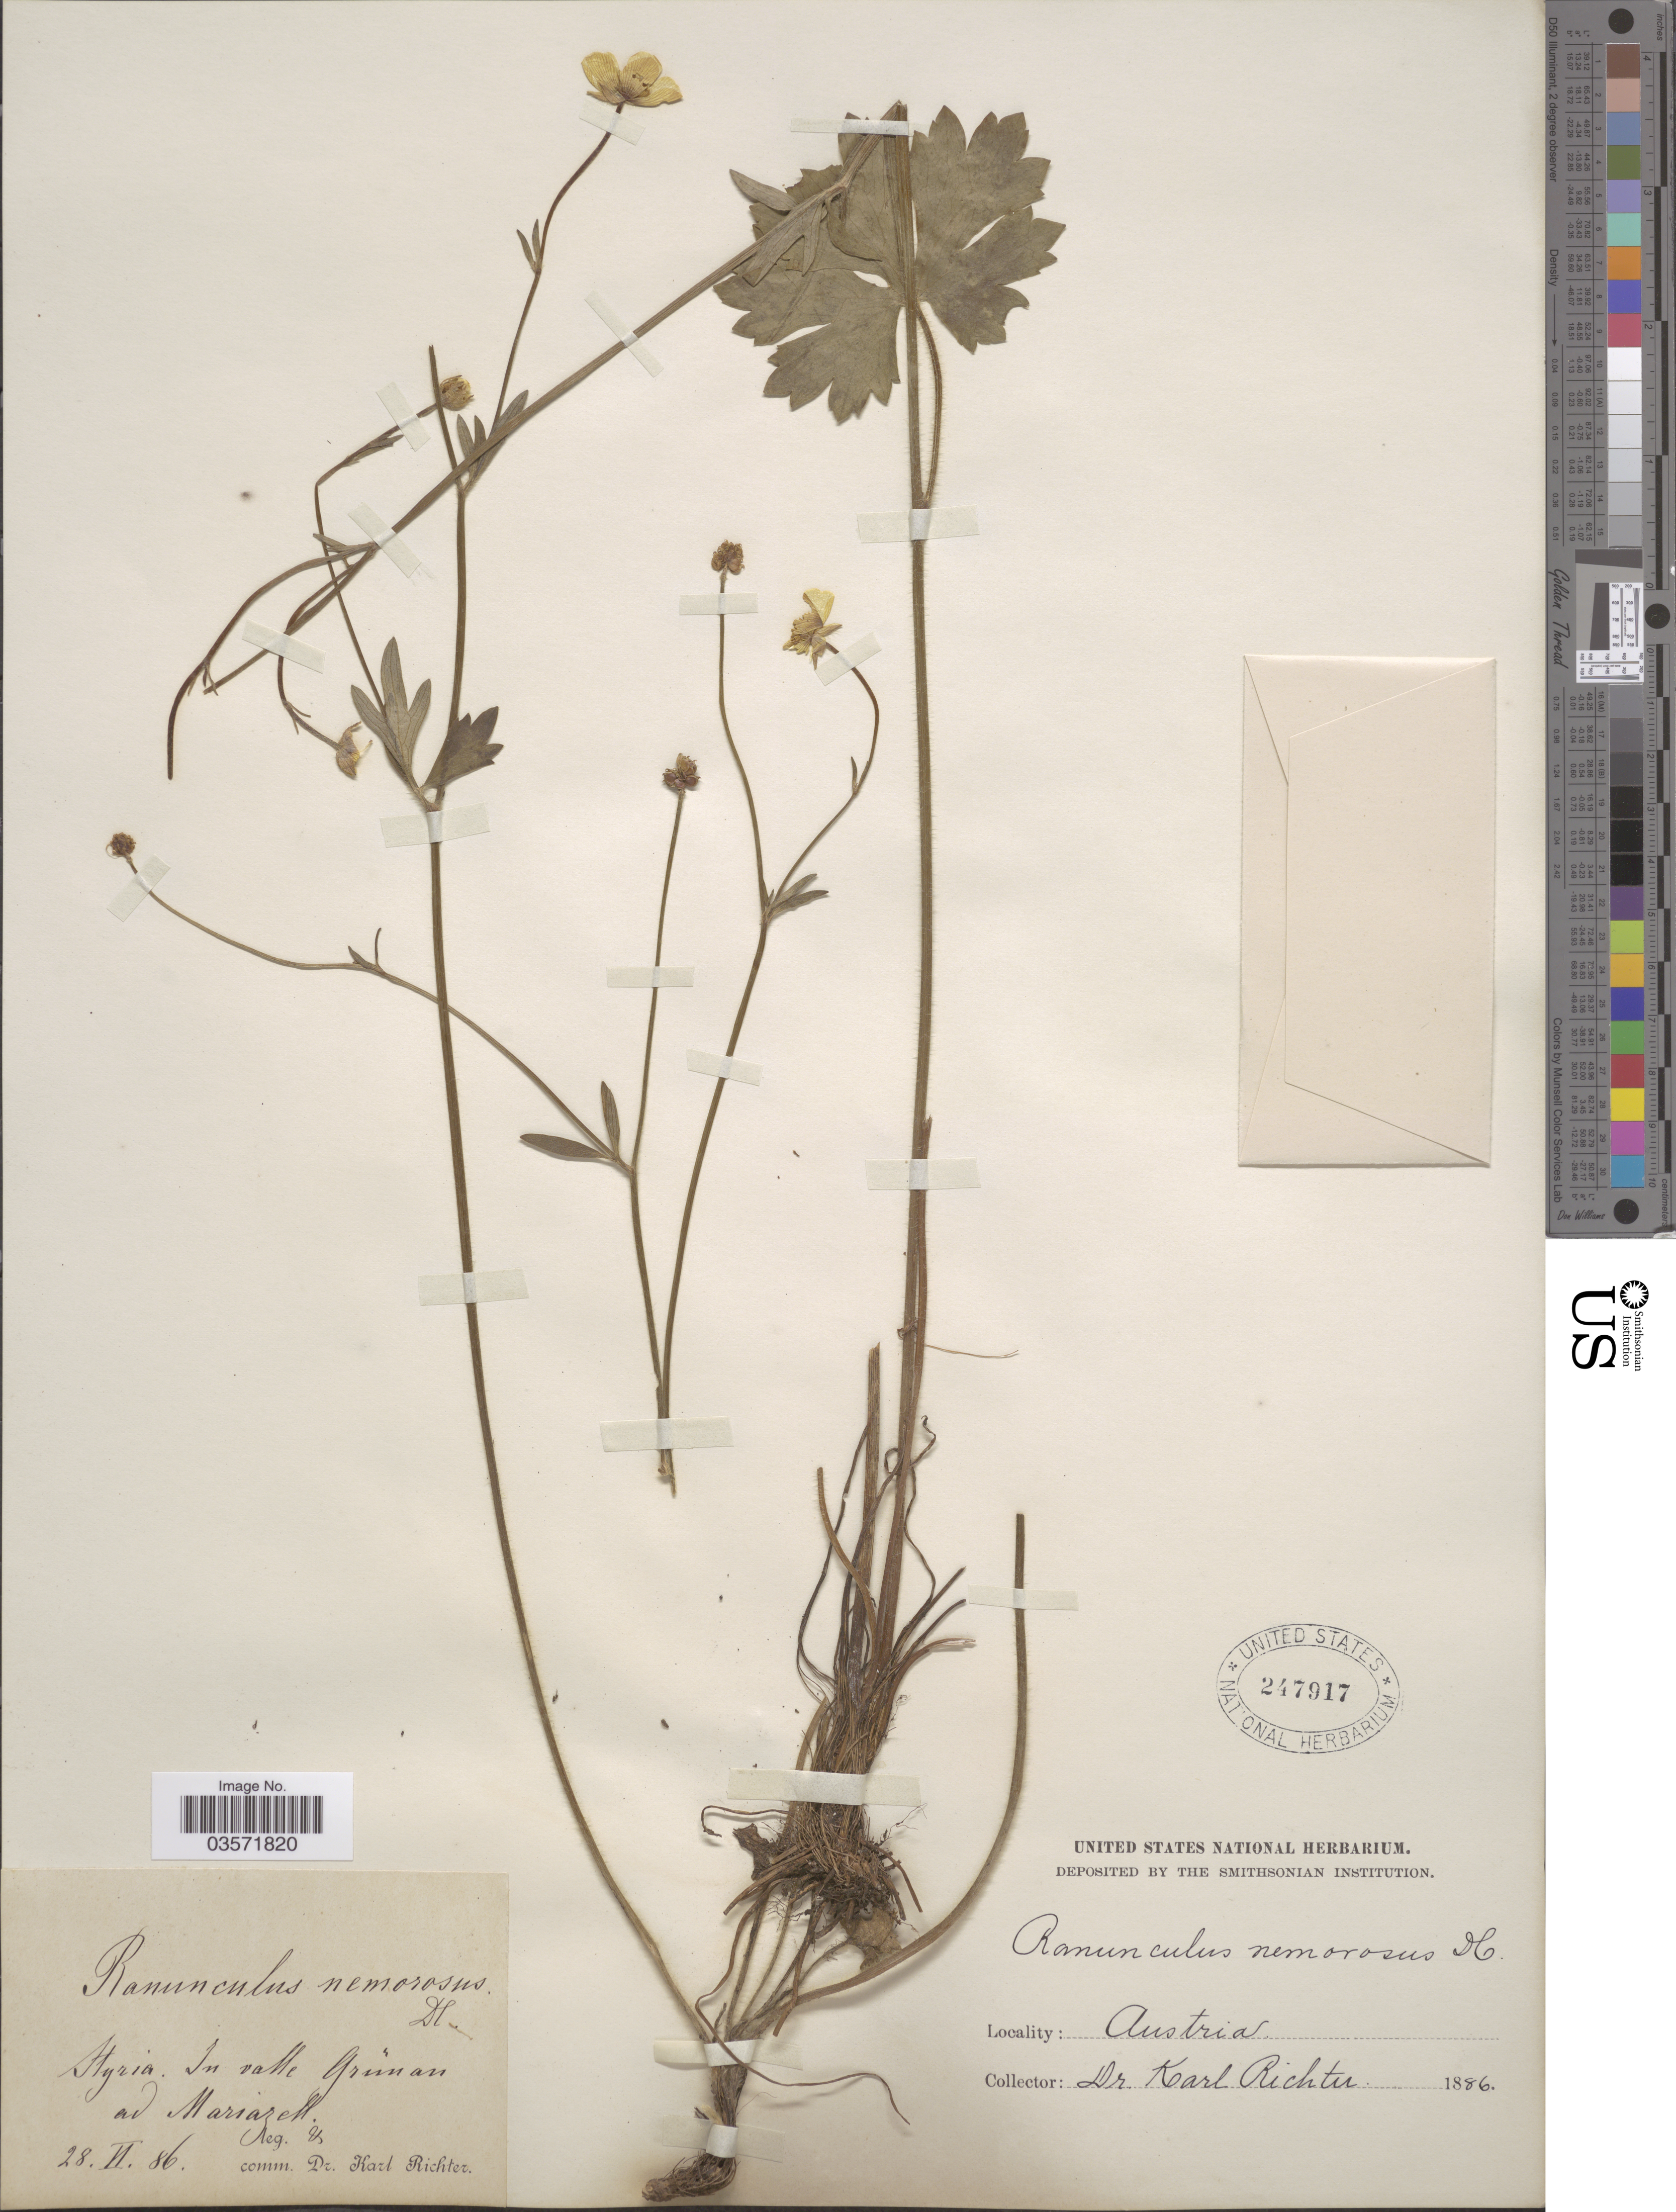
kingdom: Plantae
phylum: Tracheophyta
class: Magnoliopsida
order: Ranunculales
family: Ranunculaceae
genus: Ranunculus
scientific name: Ranunculus nemorosus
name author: DC.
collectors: K. Richter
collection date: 1886-06-28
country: Austria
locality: Styria. In valle Grünan ad Mariazell.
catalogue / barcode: US 247917